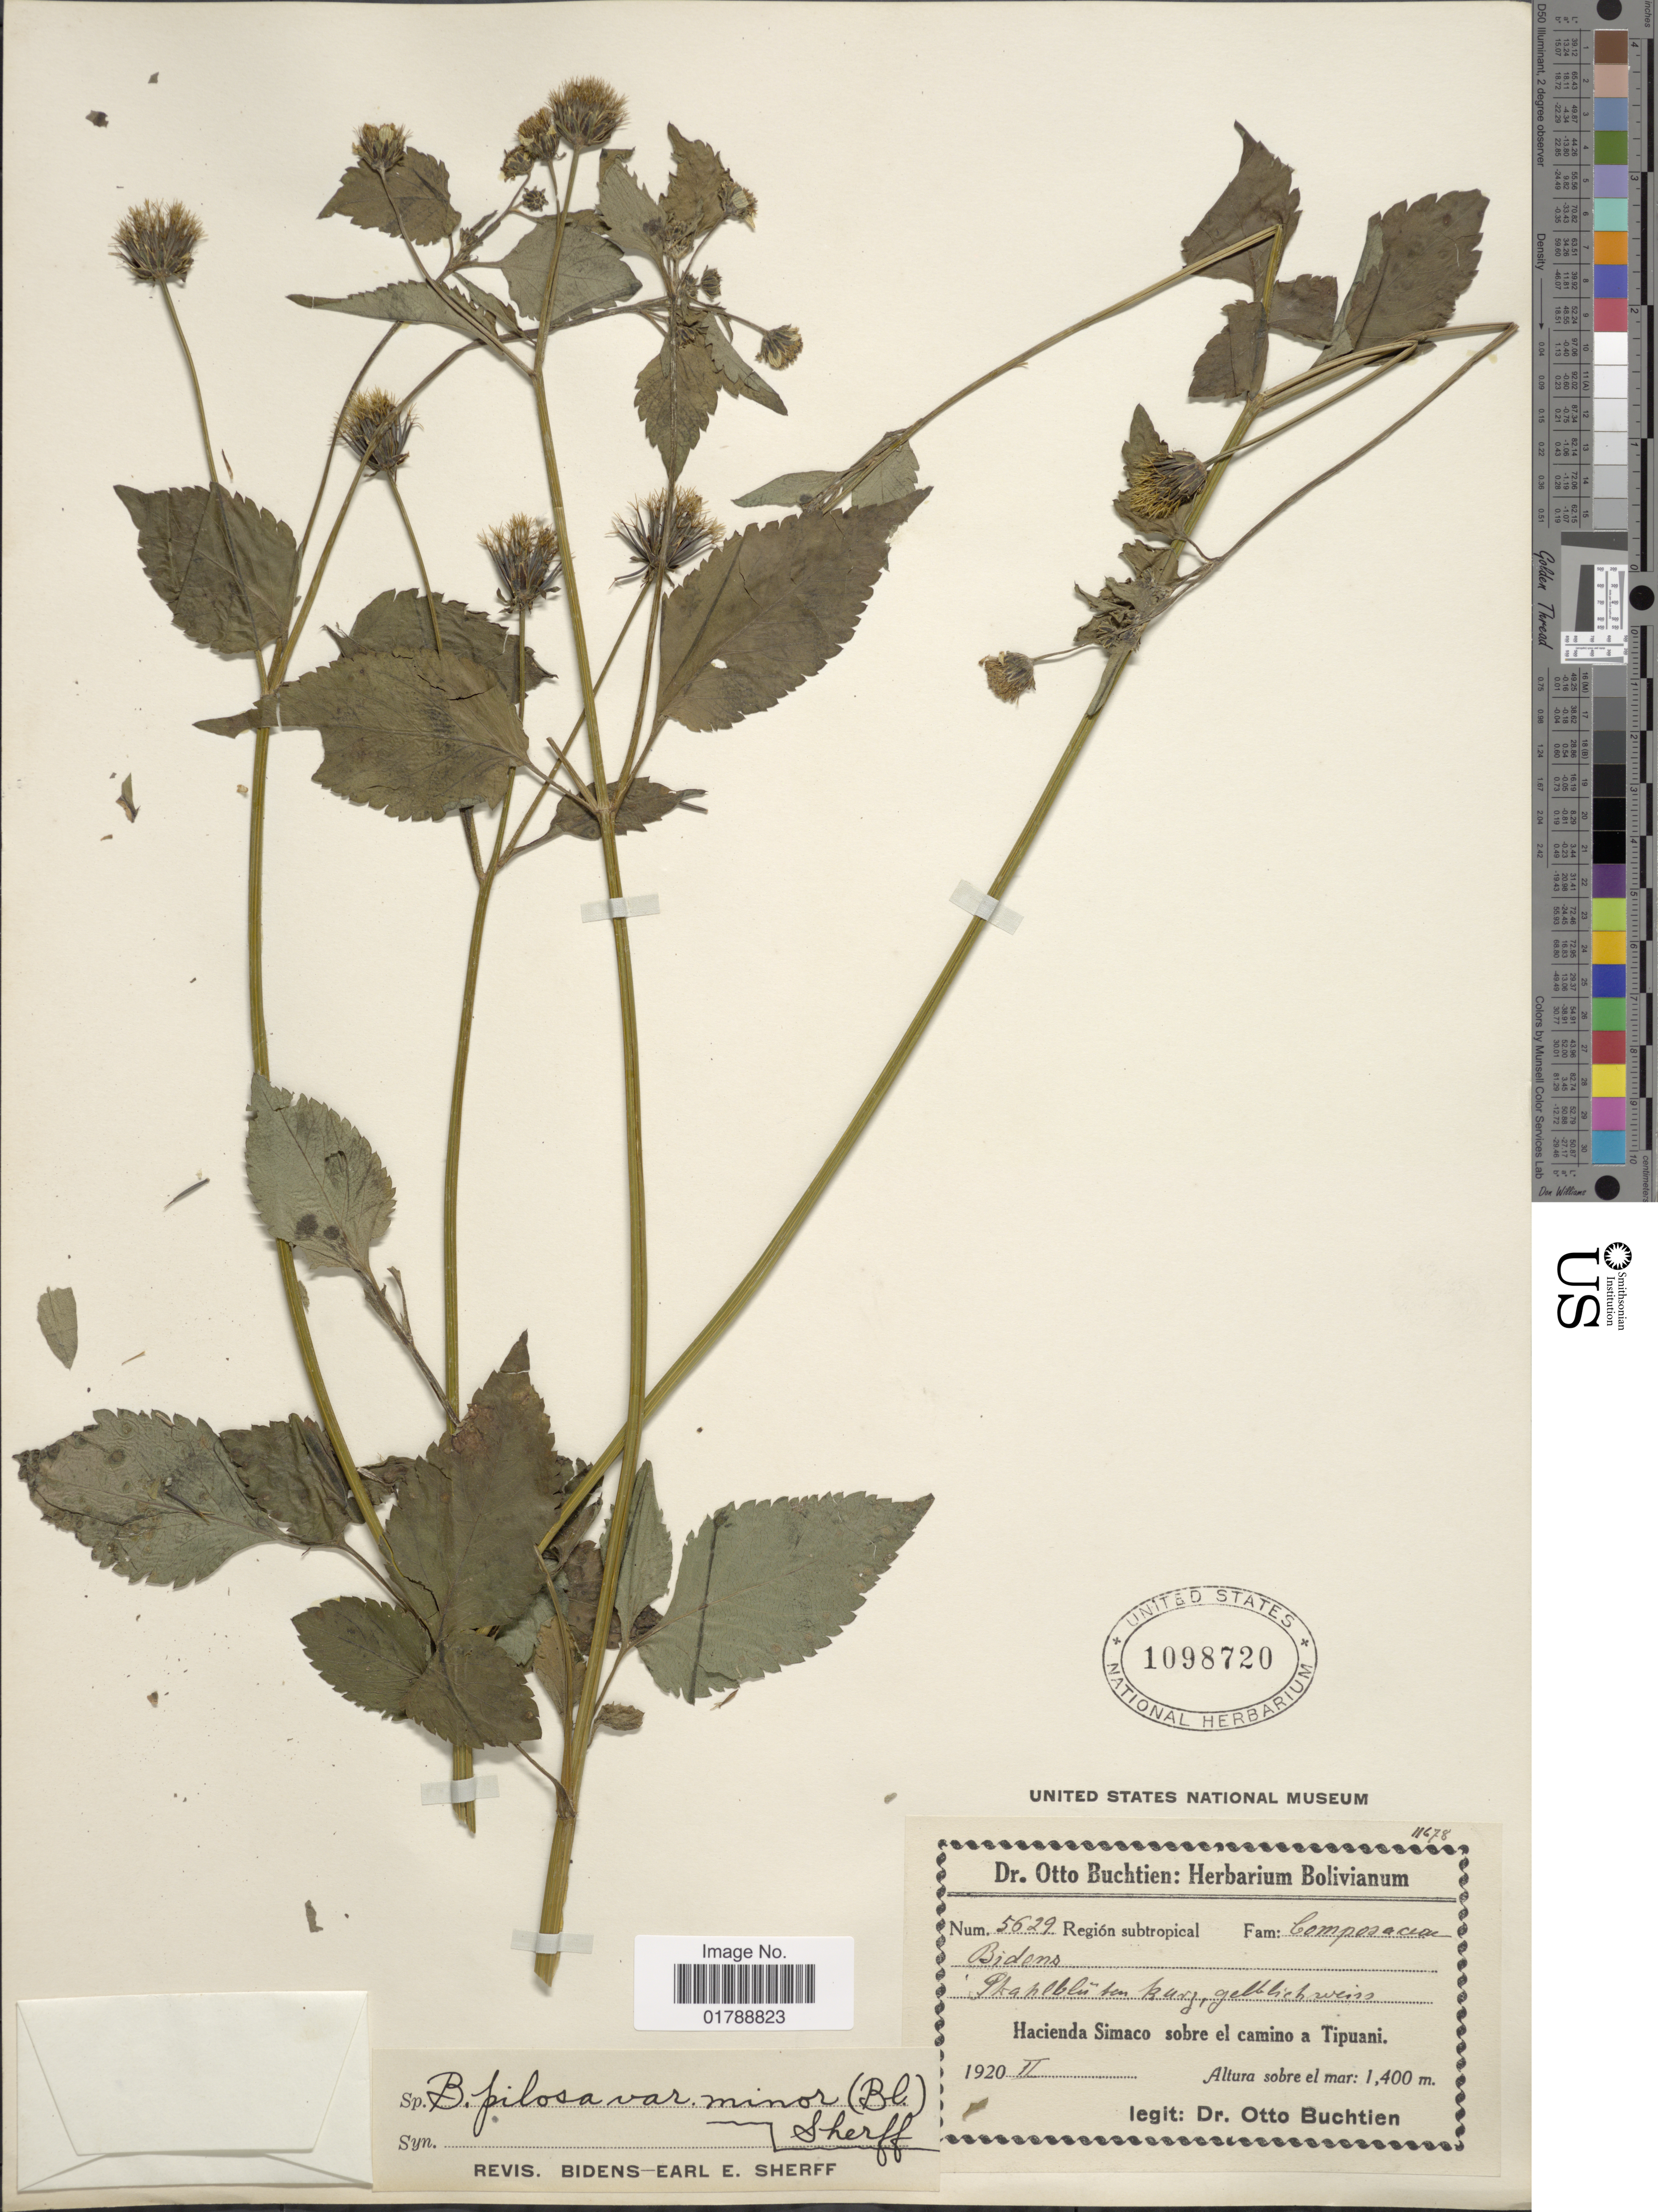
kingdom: Plantae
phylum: Tracheophyta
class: Magnoliopsida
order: Asterales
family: Asteraceae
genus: Bidens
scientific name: Bidens pilosa var. minor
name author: (Blume) Sherff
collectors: O. Buchtien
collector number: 5629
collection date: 1920-02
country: Bolivia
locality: Región subtropical. Hacienda Simaco sobre el camino a Tipuani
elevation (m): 1400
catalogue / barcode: US 1098720